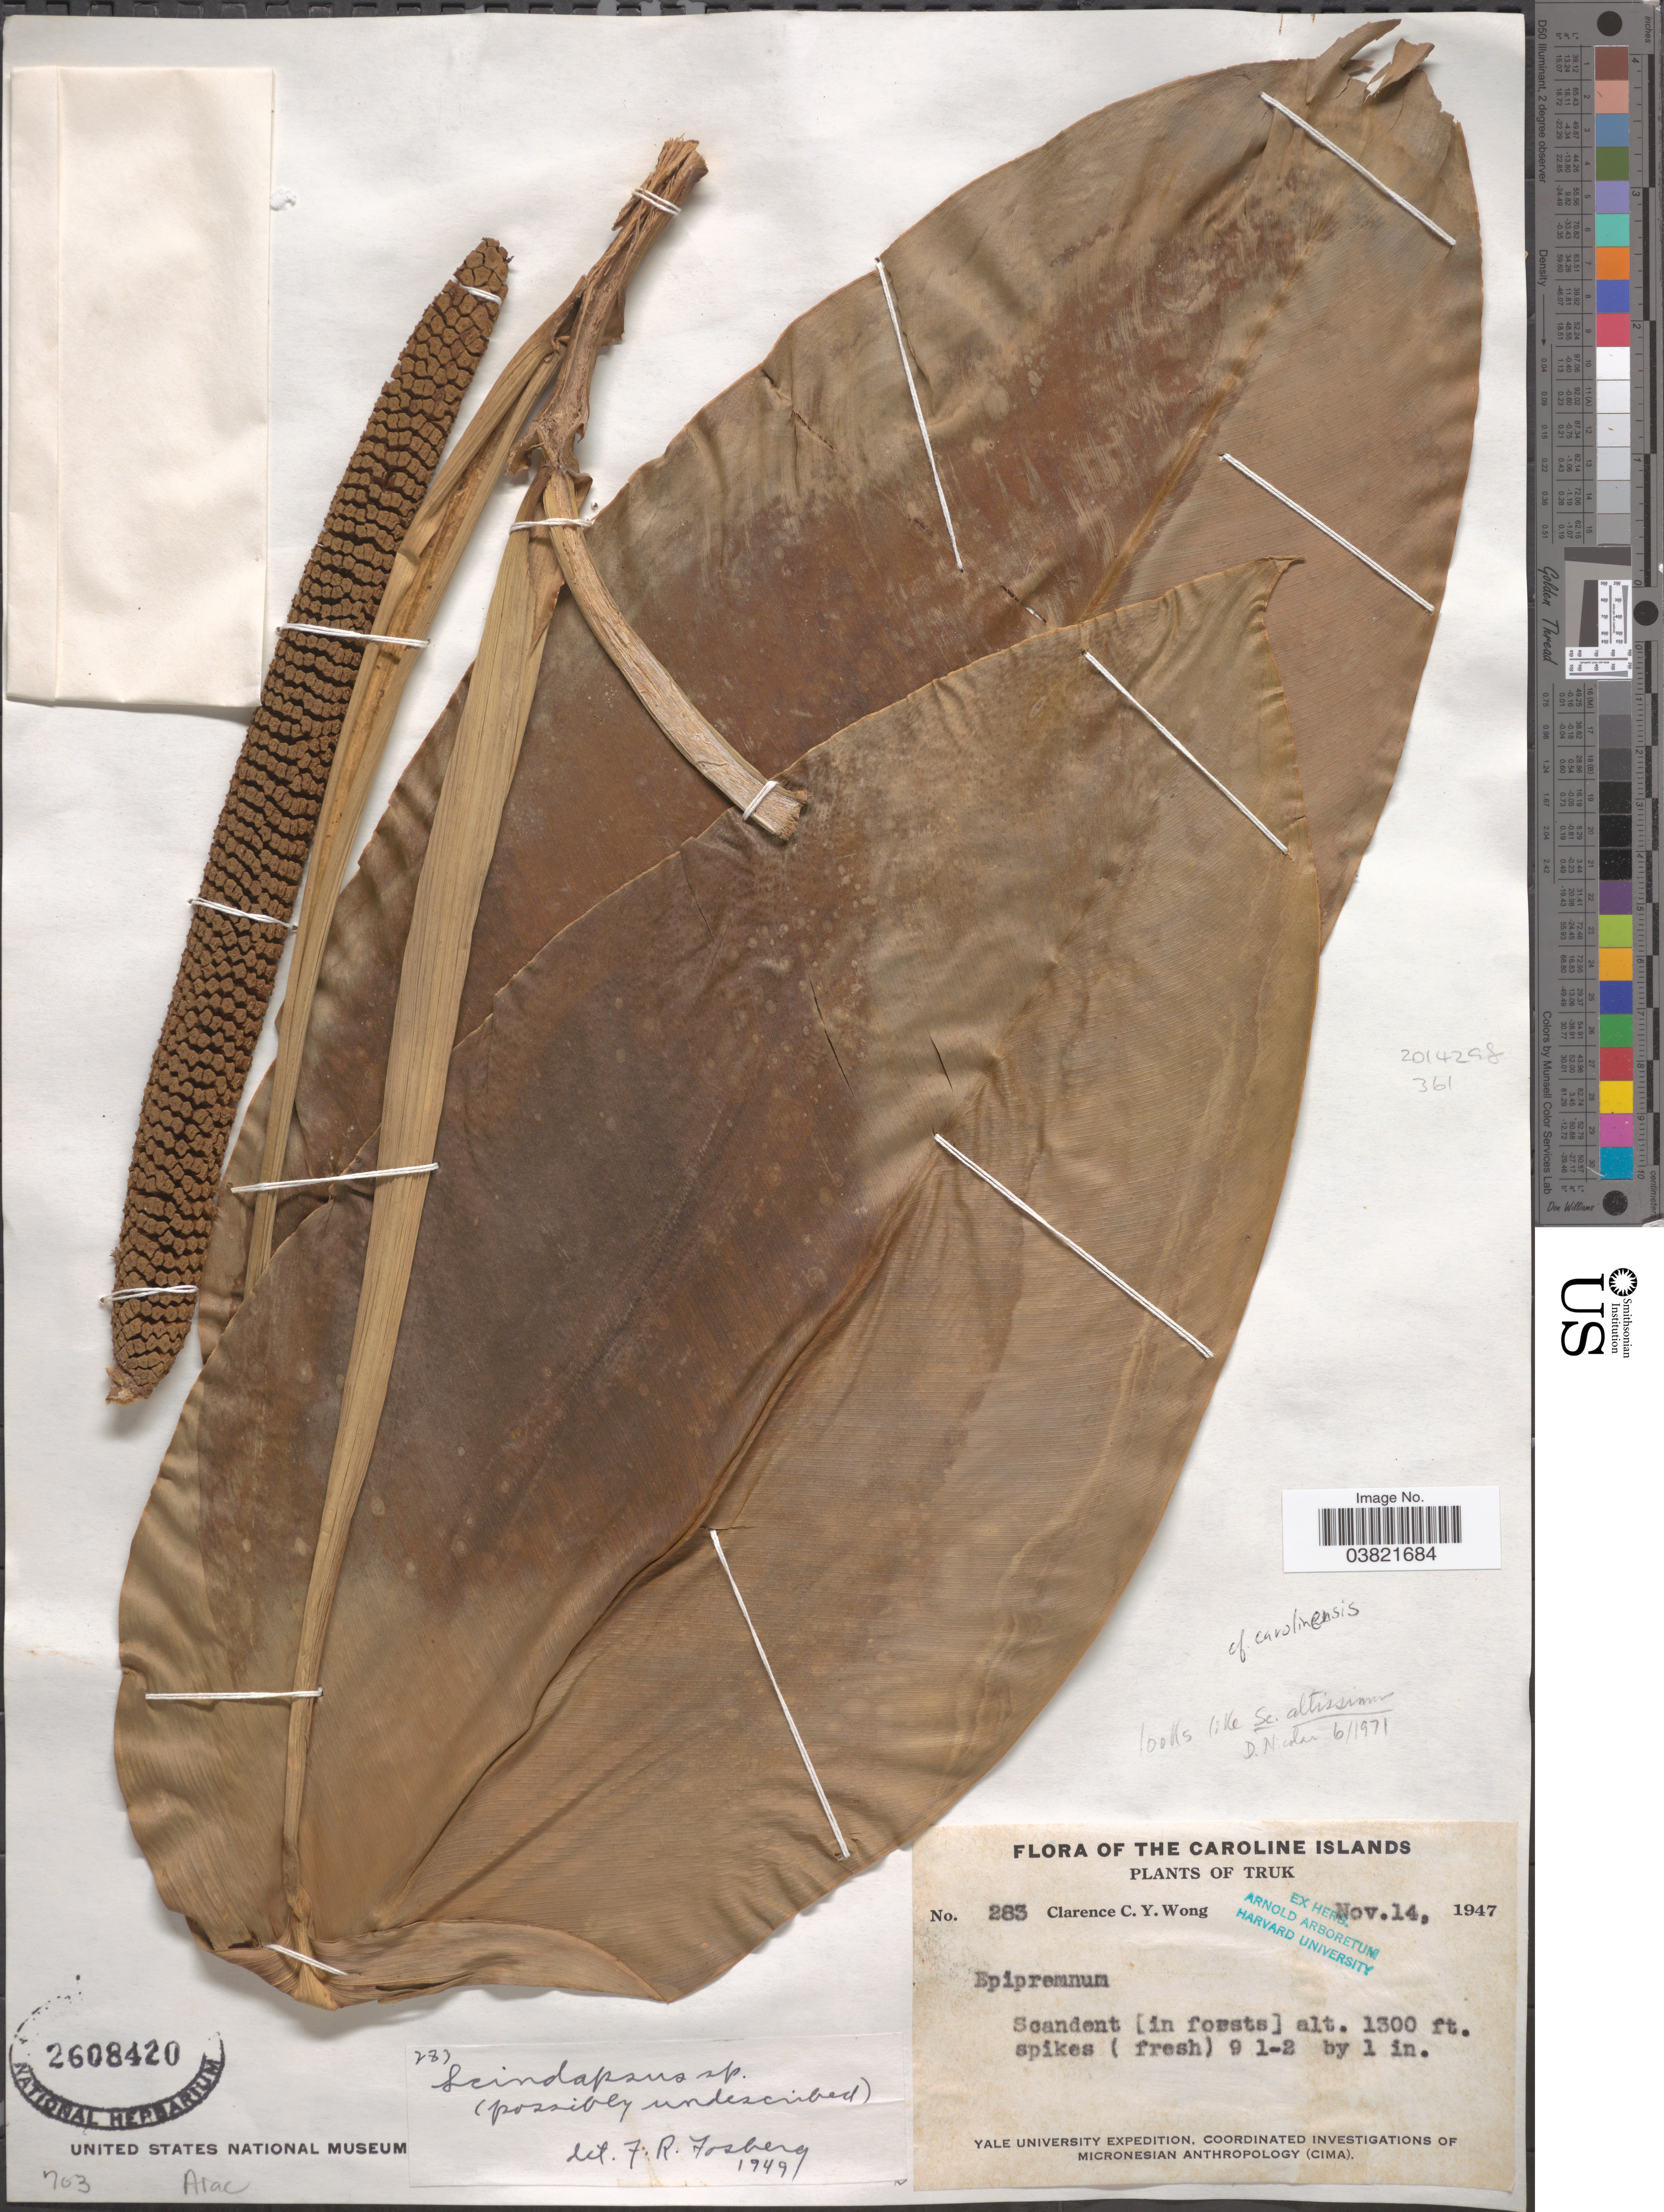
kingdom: Plantae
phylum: Tracheophyta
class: Liliopsida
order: Alismatales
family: Araceae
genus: Scindapsus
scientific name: Scindapsus altissimus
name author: Alderw.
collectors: C. Y. C. Wong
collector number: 283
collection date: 1947-11-14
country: Micronesia, Federated States of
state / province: Truk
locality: Caroline Islands.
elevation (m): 396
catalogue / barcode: US 2608420